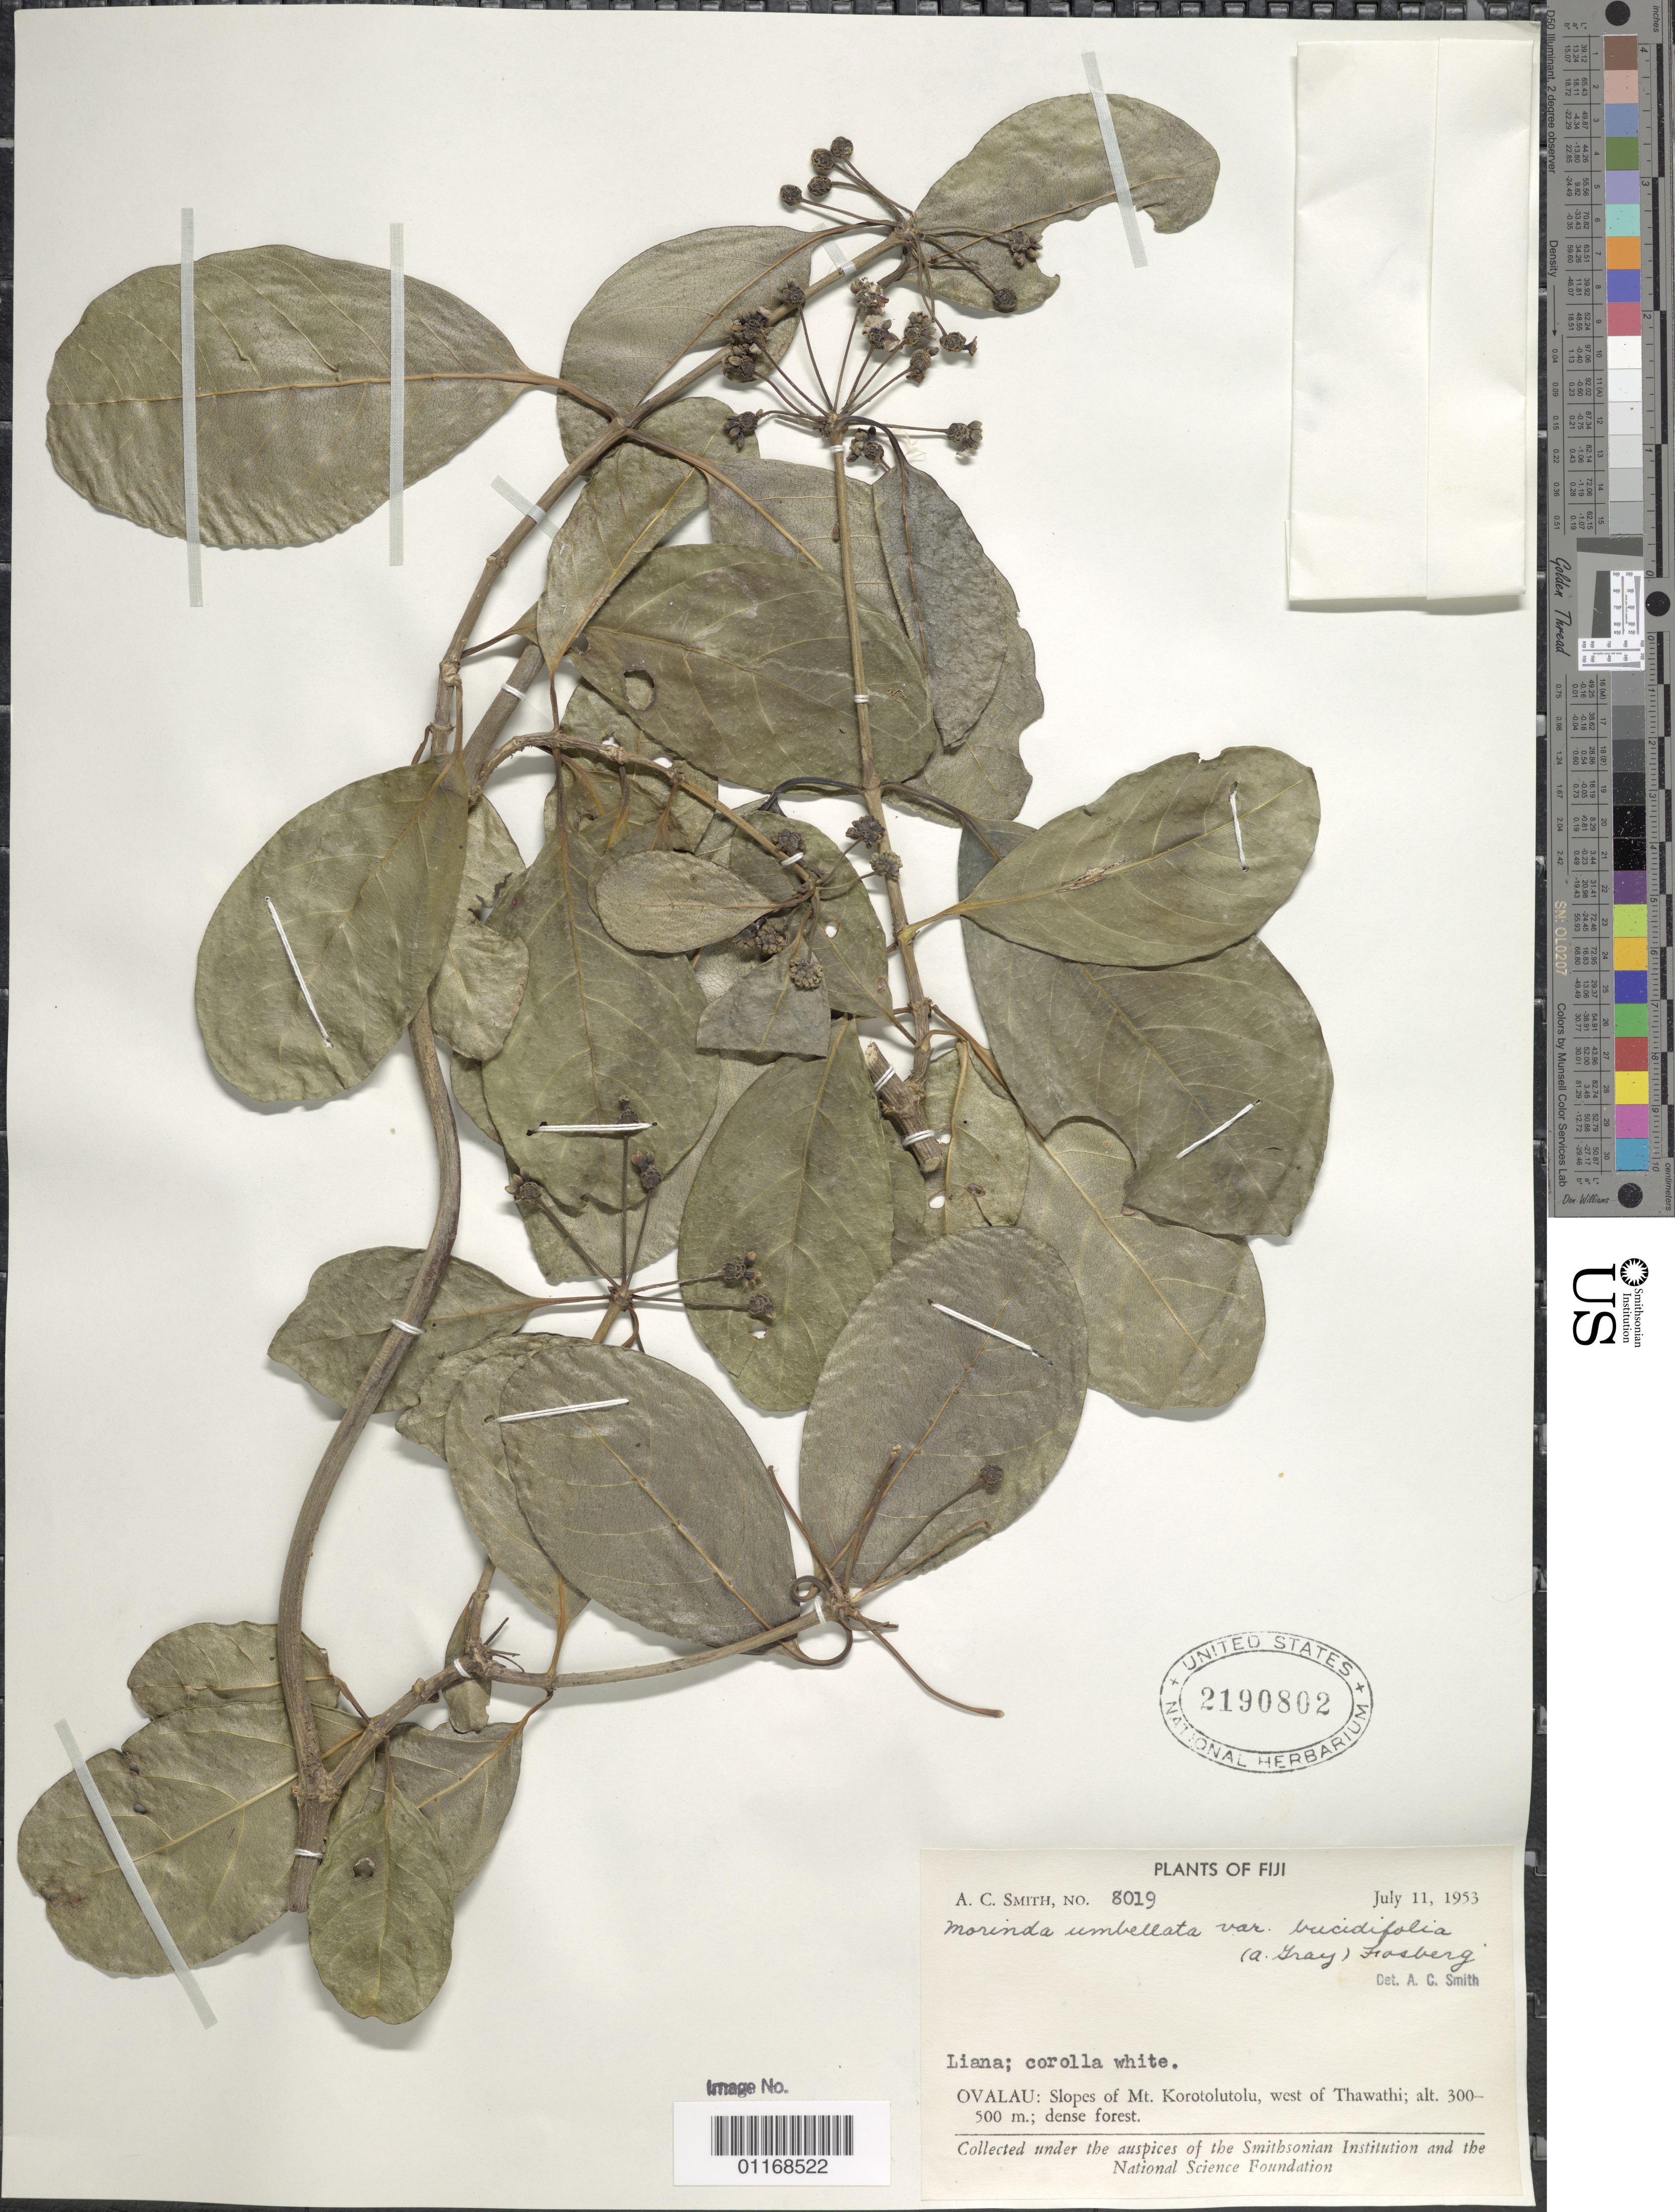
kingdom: Plantae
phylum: Tracheophyta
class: Magnoliopsida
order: Gentianales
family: Rubiaceae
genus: Gynochthodes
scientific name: Gynochthodes bucidifolia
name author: (A. Gray) Razafim. & B. Bremer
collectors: A. C. Smith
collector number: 8019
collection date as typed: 11 Jul 1953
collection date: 1953-07-11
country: Fiji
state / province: Eastern Division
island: Ovalau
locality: Mt. korotolutolu, w of thawathi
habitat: Dense forest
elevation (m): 300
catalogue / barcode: US 2190802